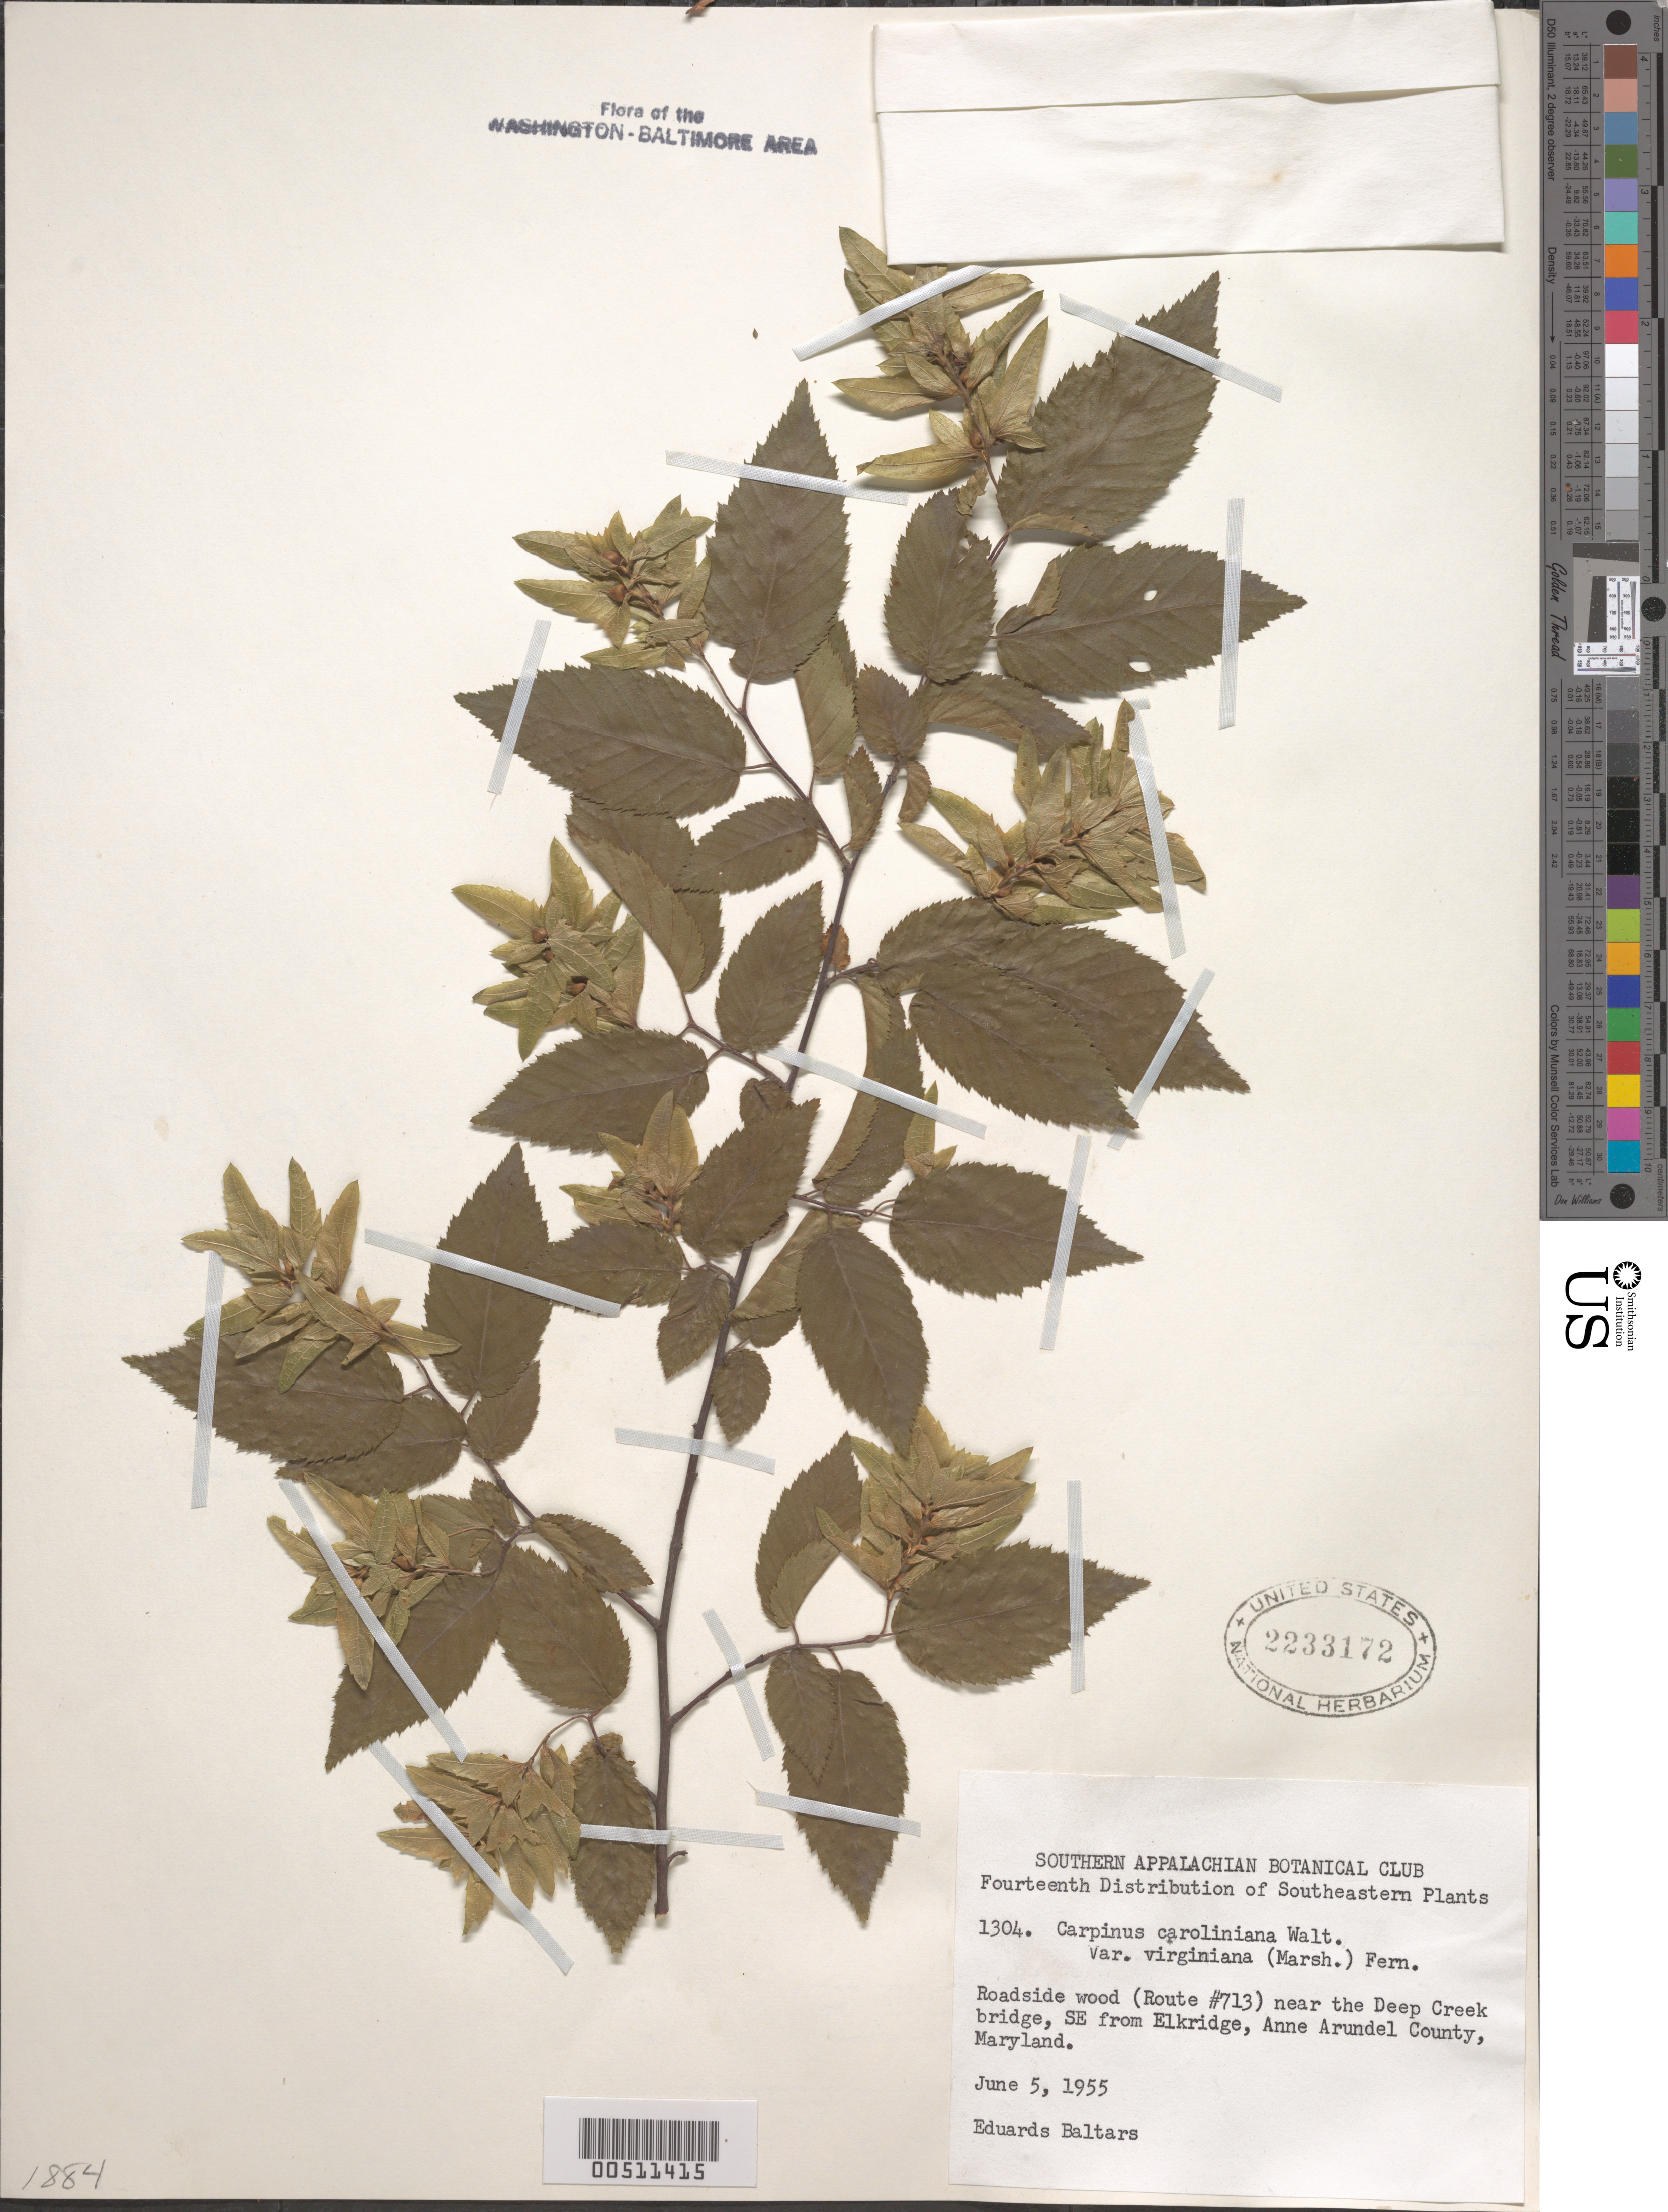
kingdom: Plantae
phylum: Tracheophyta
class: Magnoliopsida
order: Fagales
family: Betulaceae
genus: Carpinus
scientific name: Carpinus caroliniana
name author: Walter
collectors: E. Baltars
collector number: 1304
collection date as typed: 05 Jun 1955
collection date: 1955-06-05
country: United States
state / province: Maryland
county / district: Anne Arundel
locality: SE of Elkridge, Rt. 713, near Deep Creek Bridge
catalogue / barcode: US 2233172